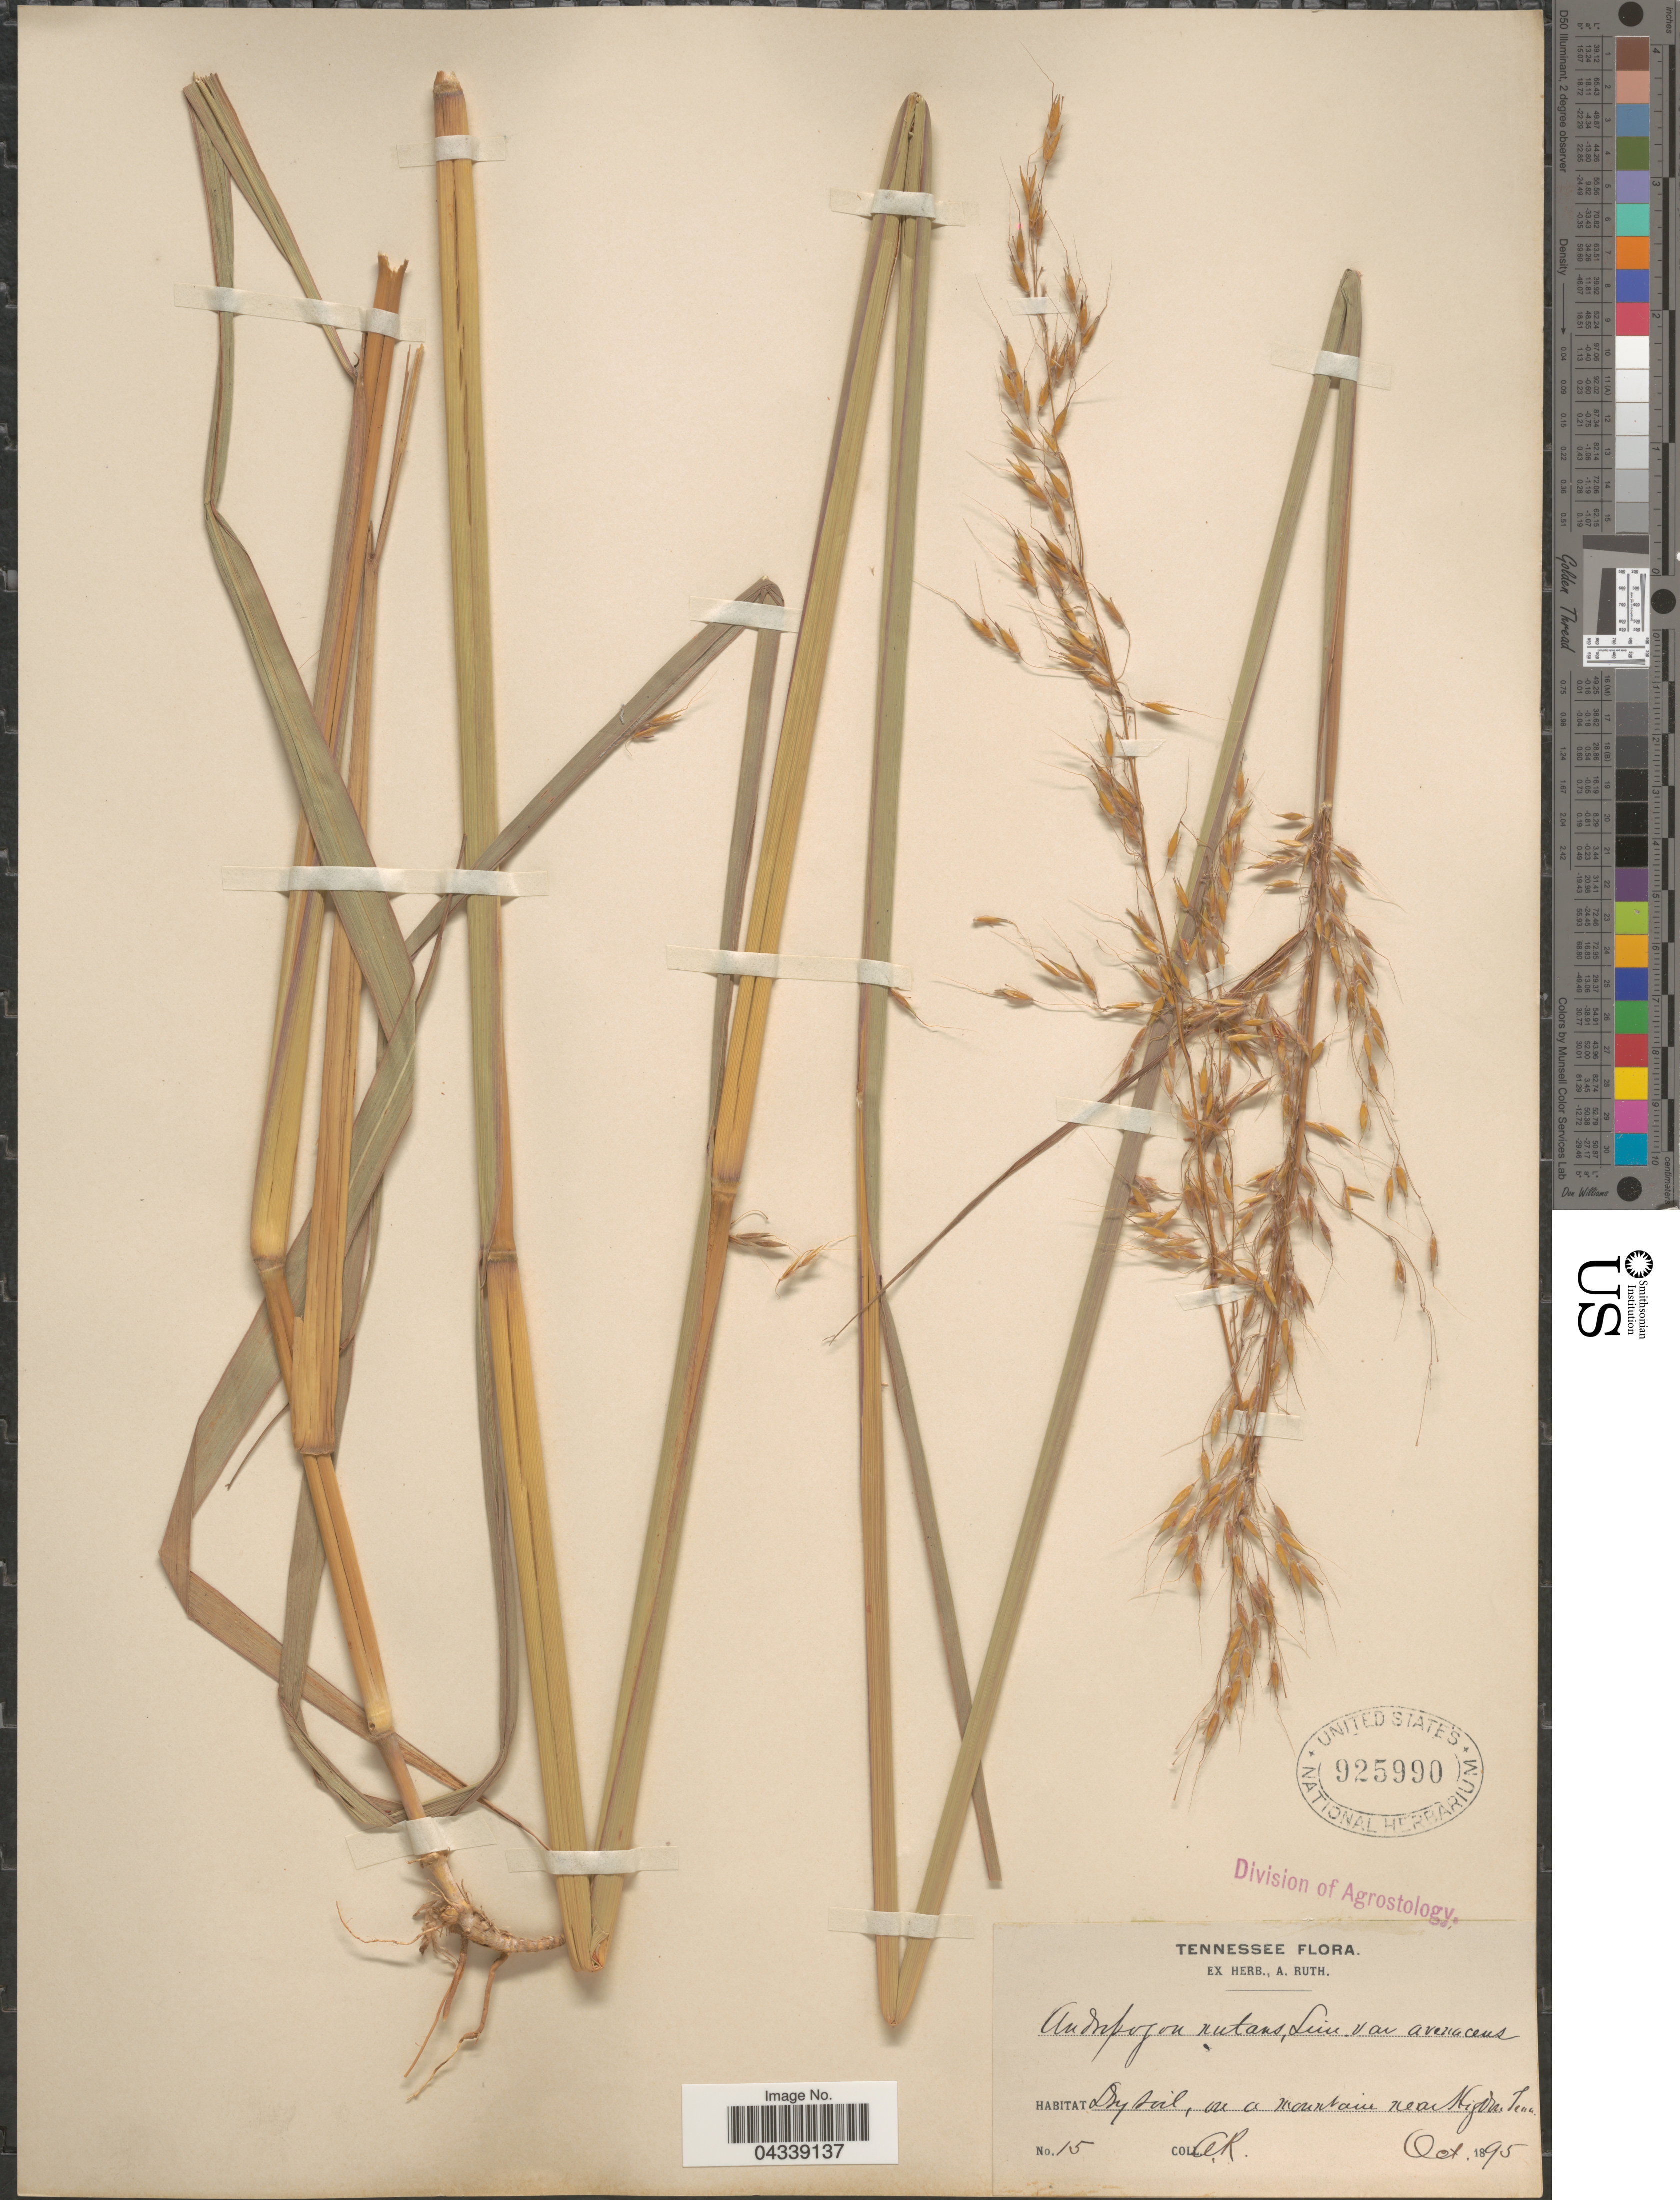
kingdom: Plantae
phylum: Tracheophyta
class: Liliopsida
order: Poales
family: Poaceae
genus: Sorghastrum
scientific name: Sorghastrum nutans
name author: (L.) Nash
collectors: A. Ruth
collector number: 15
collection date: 1895-10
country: United States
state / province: Tennessee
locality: Dry soil, on a mountain near Higdon Tenn.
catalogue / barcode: US 925990